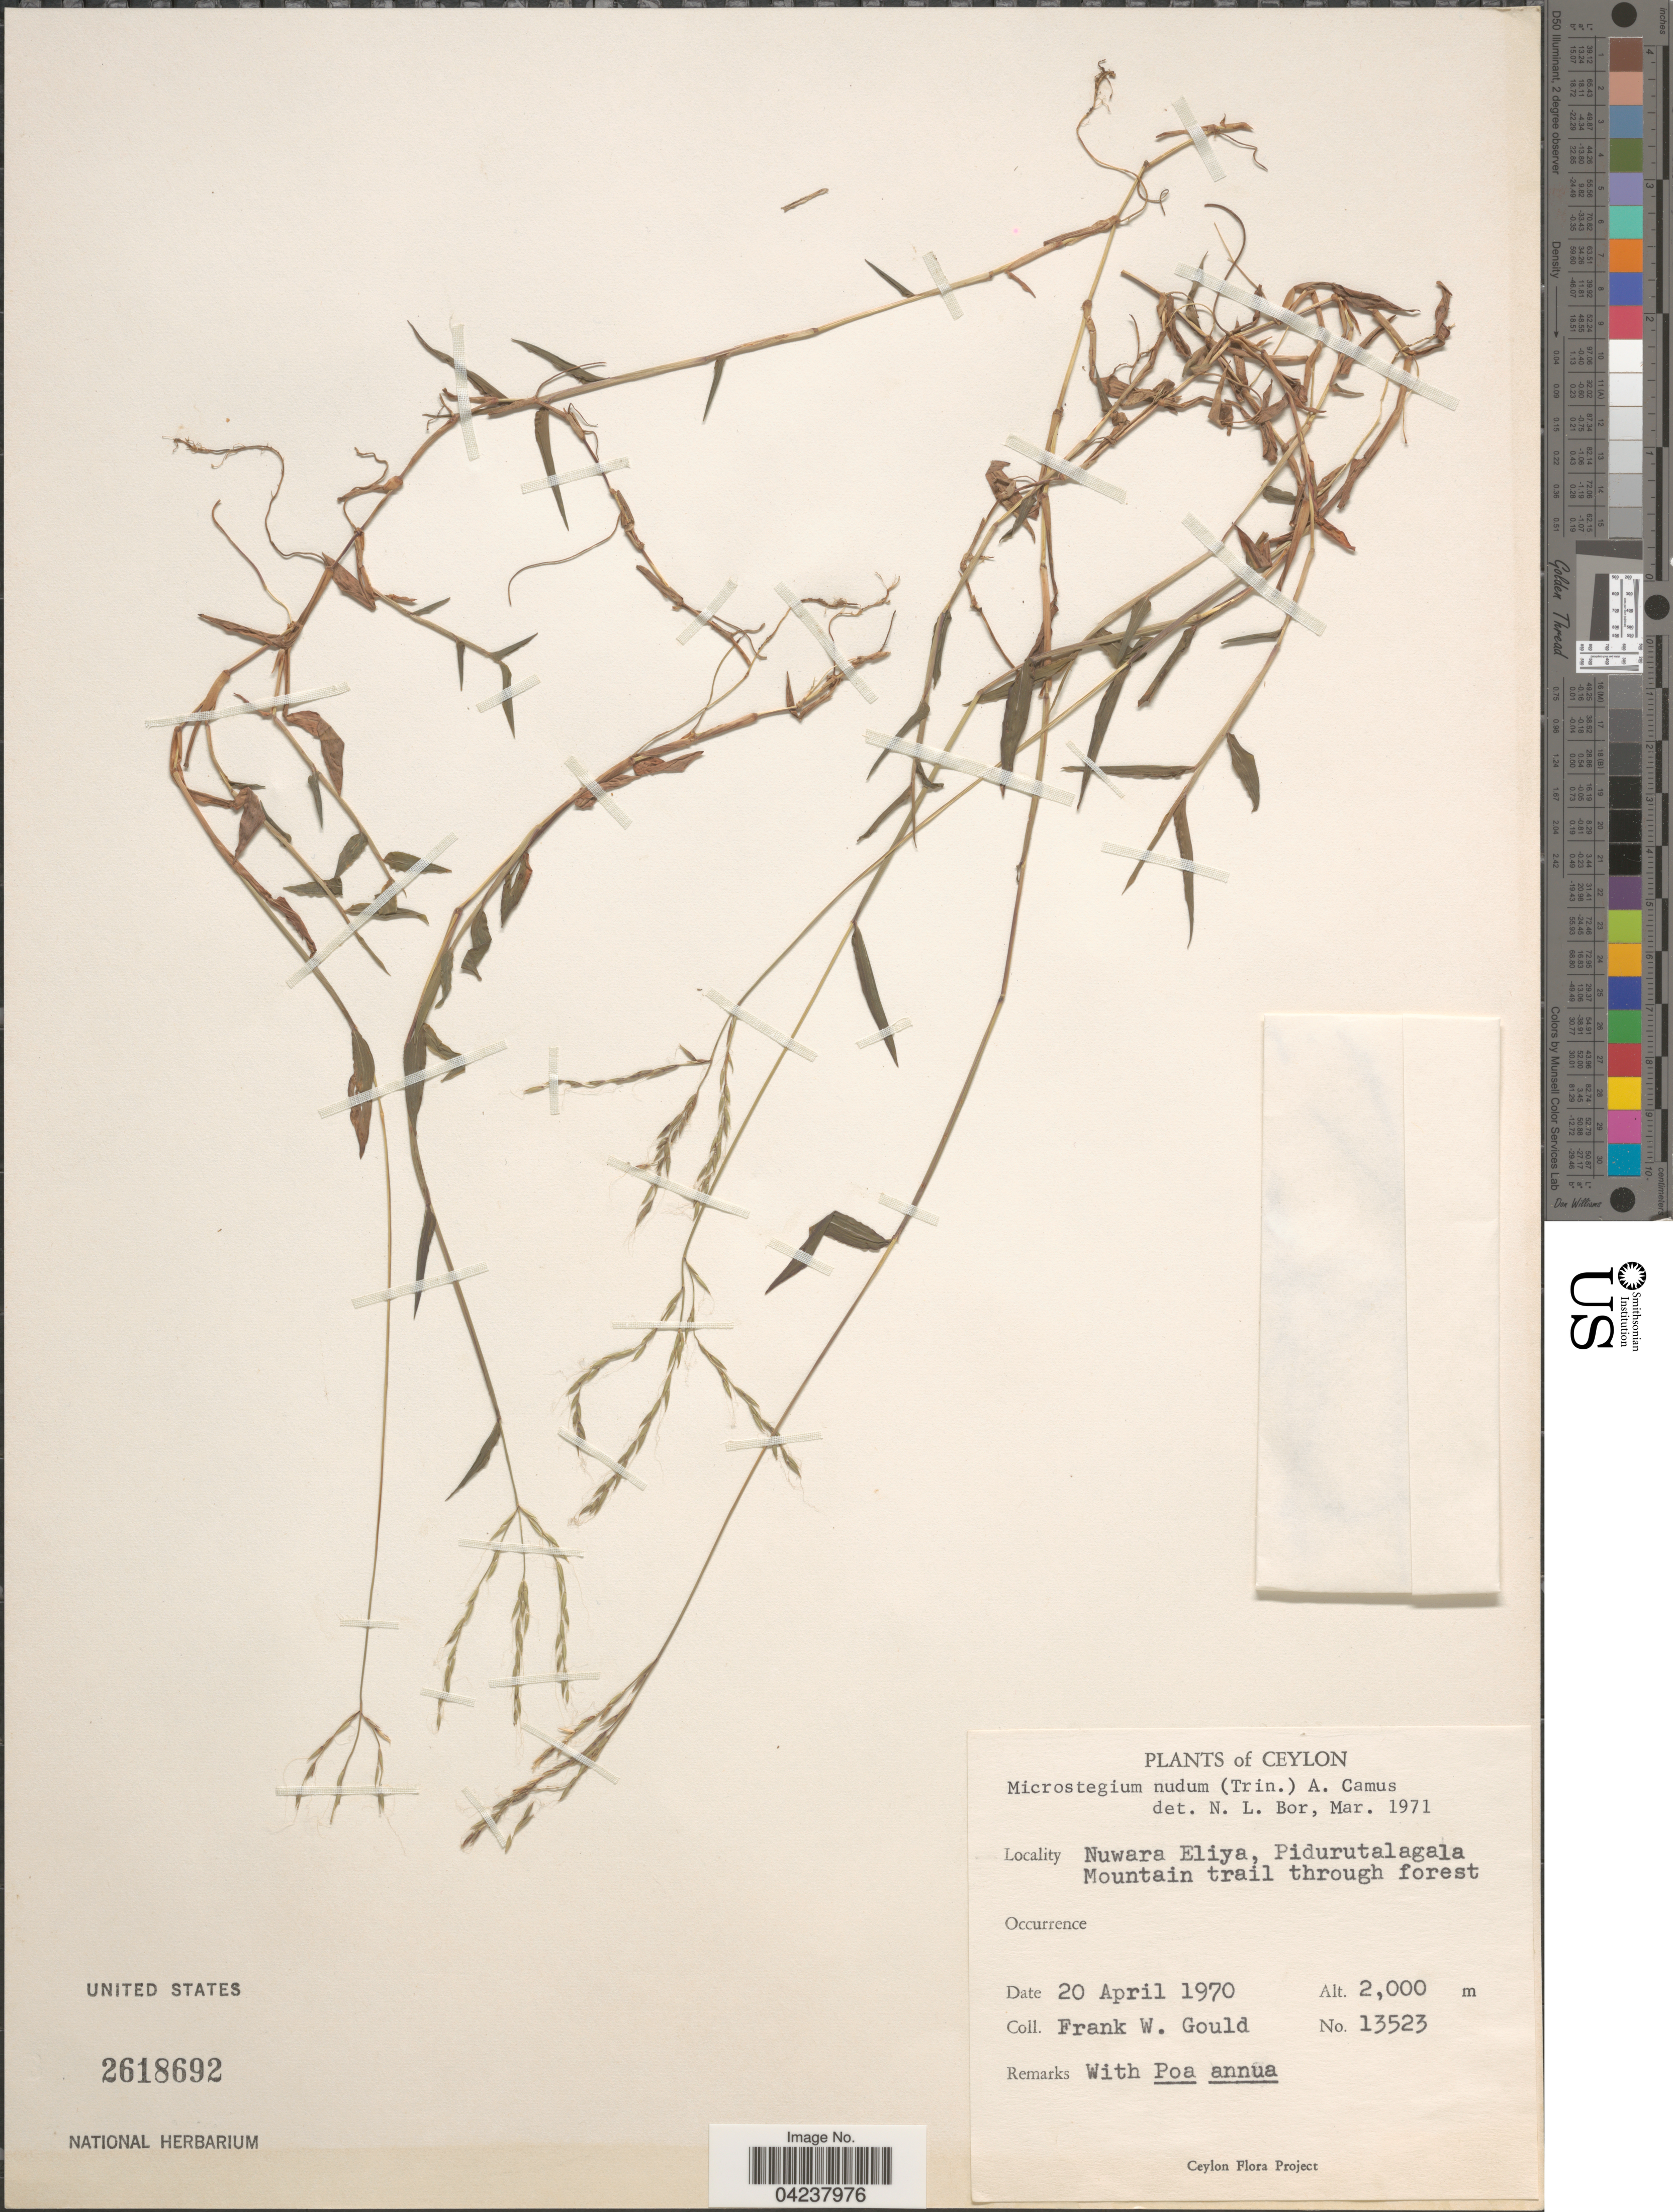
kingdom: Plantae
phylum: Tracheophyta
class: Liliopsida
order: Poales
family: Poaceae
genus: Microstegium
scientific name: Microstegium nudum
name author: (Trin.) A. Camus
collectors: F. W. Gould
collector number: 13523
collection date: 1970-04-20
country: Sri Lanka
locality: Ceylon. Nuwara Eliya, Pidurutalagala Mountain trail through forest.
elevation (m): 2000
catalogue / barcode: US 2618692